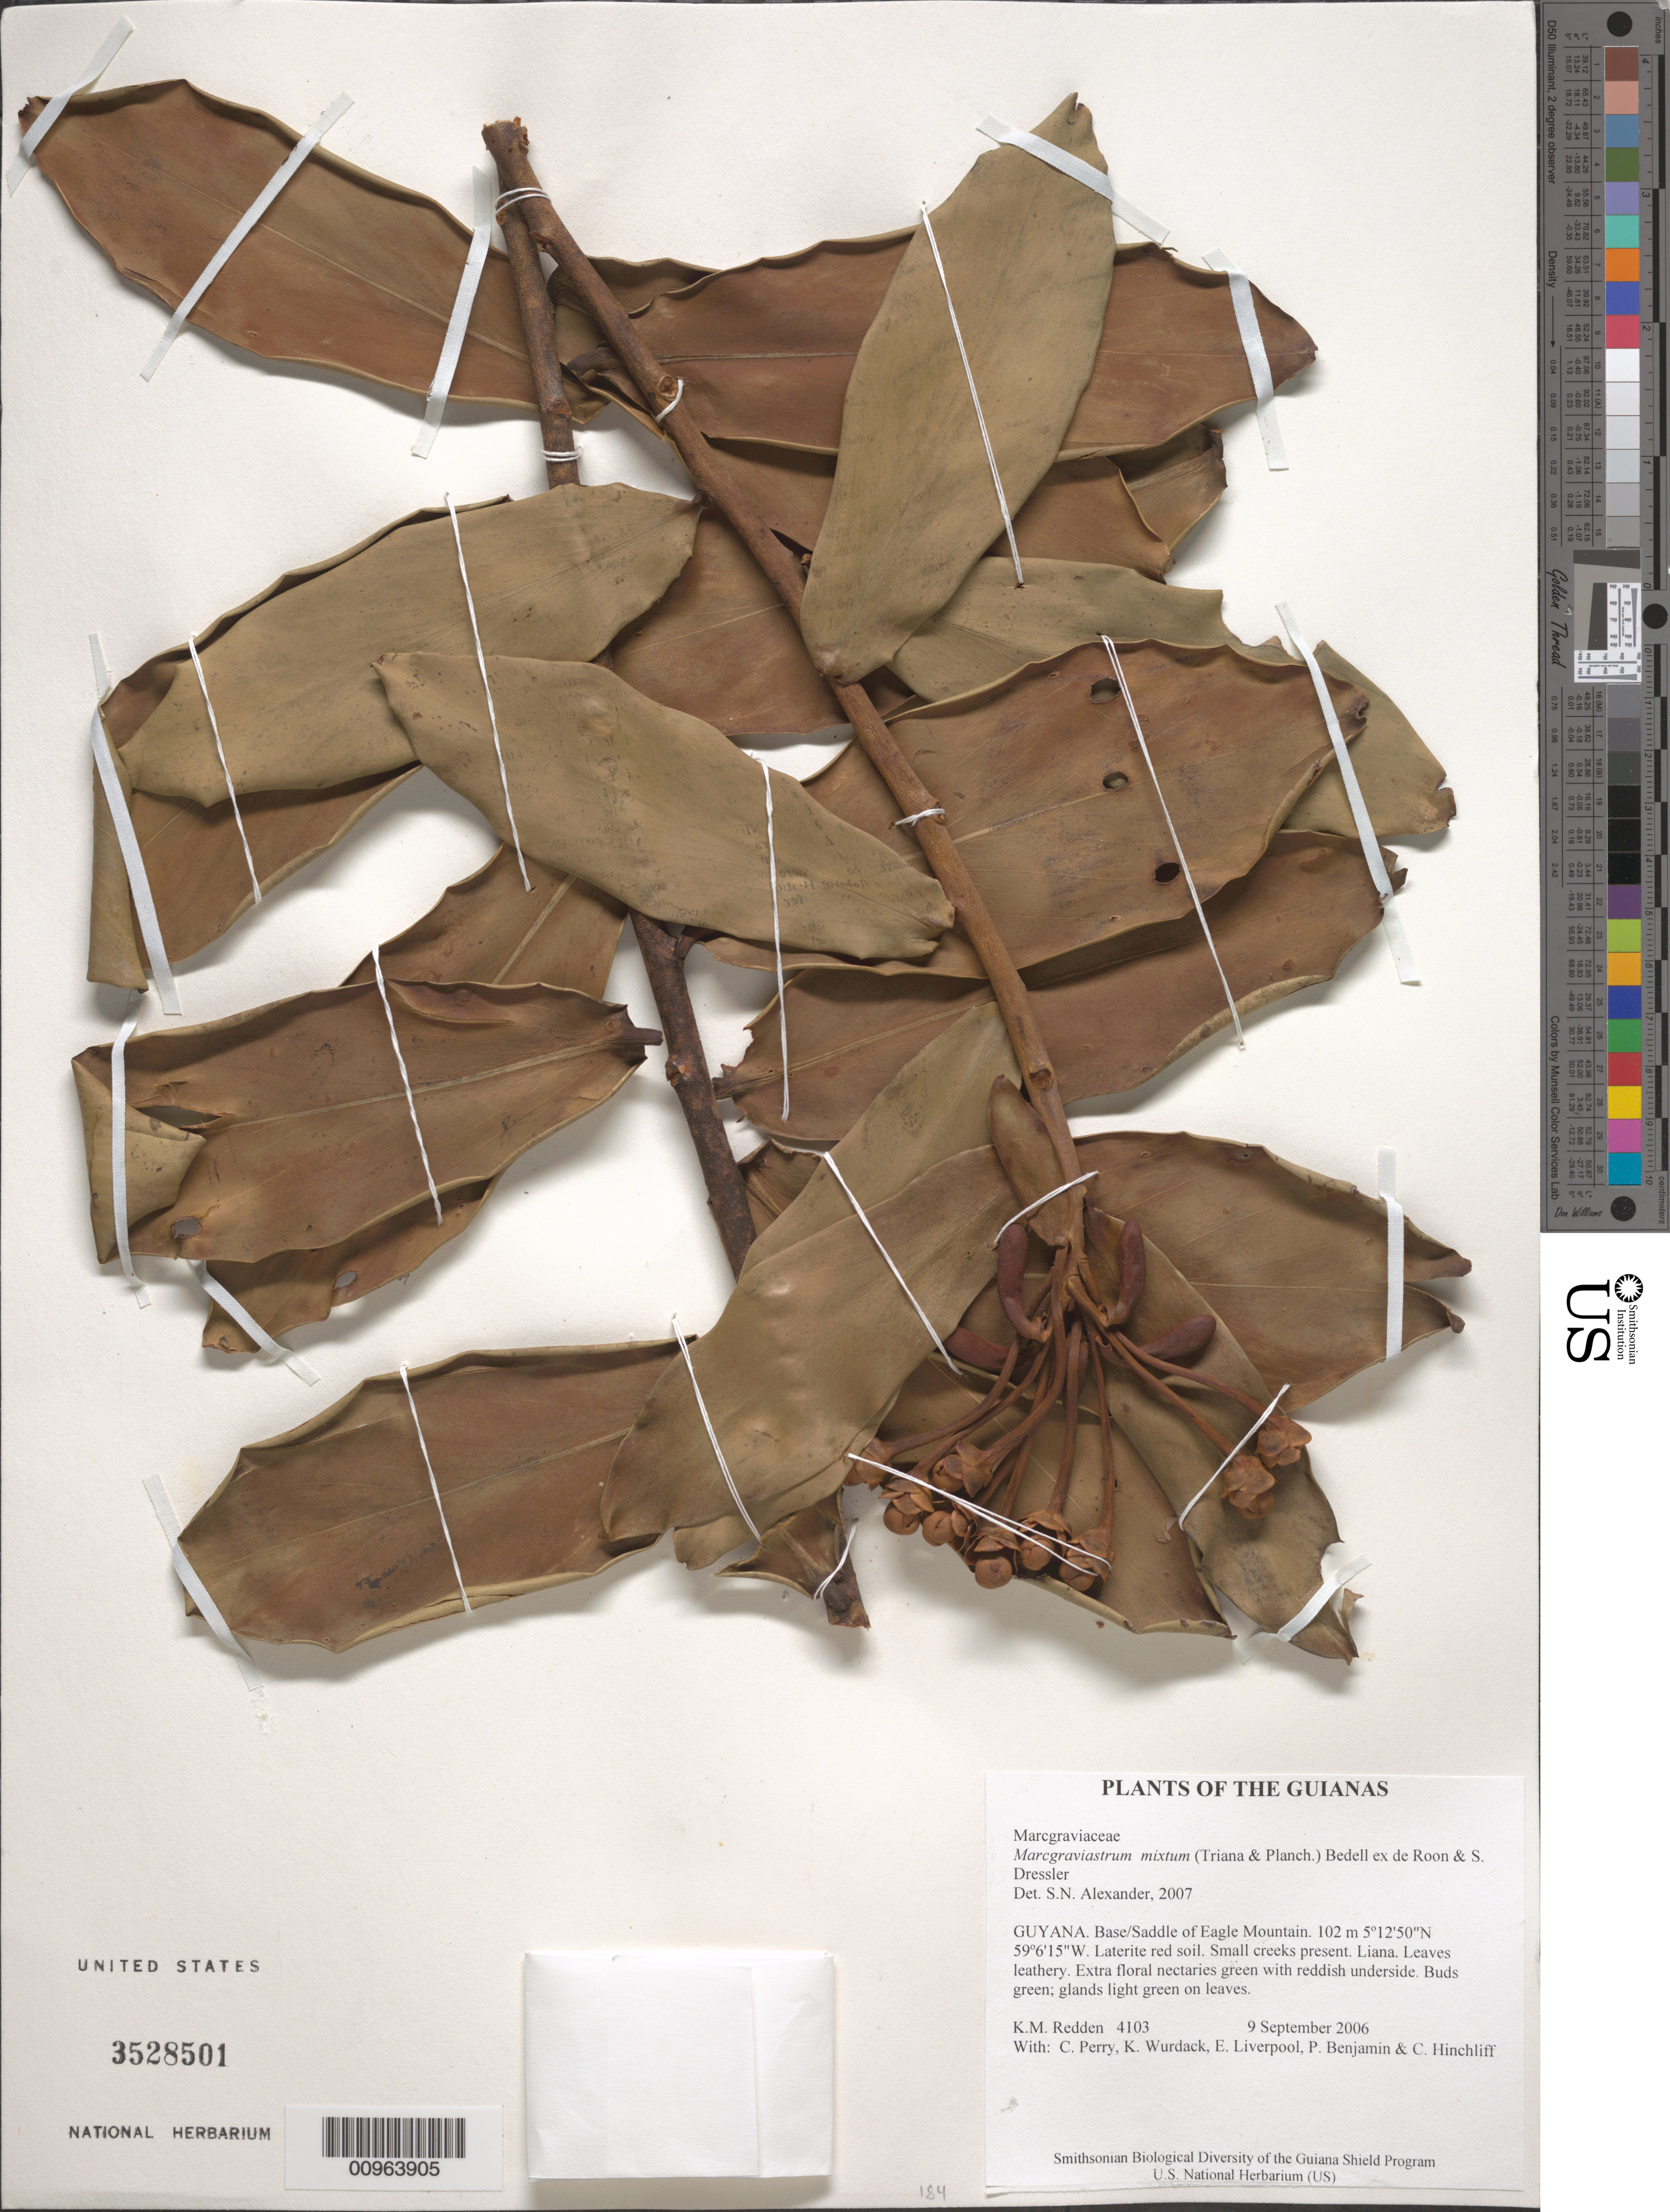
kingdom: Plantae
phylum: Tracheophyta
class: Magnoliopsida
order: Ericales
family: Marcgraviaceae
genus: Marcgraviastrum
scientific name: Marcgraviastrum mixtum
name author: (Triana & Planch.) Bedell ex de Roon & S. Dressler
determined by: Alexander, S. N.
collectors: K. M. Redden, C. Perry, K. Wurdack, E. Liverpool, P. Benjamin & C. E. Hinchliff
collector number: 4103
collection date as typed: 9 September 2006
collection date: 2006-09-09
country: Guyana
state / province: Potaro-Siparuni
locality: Base/Saddle of Eagle Mountain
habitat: Laterite red soil. Small creeks present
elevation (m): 102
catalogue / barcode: US 3528501